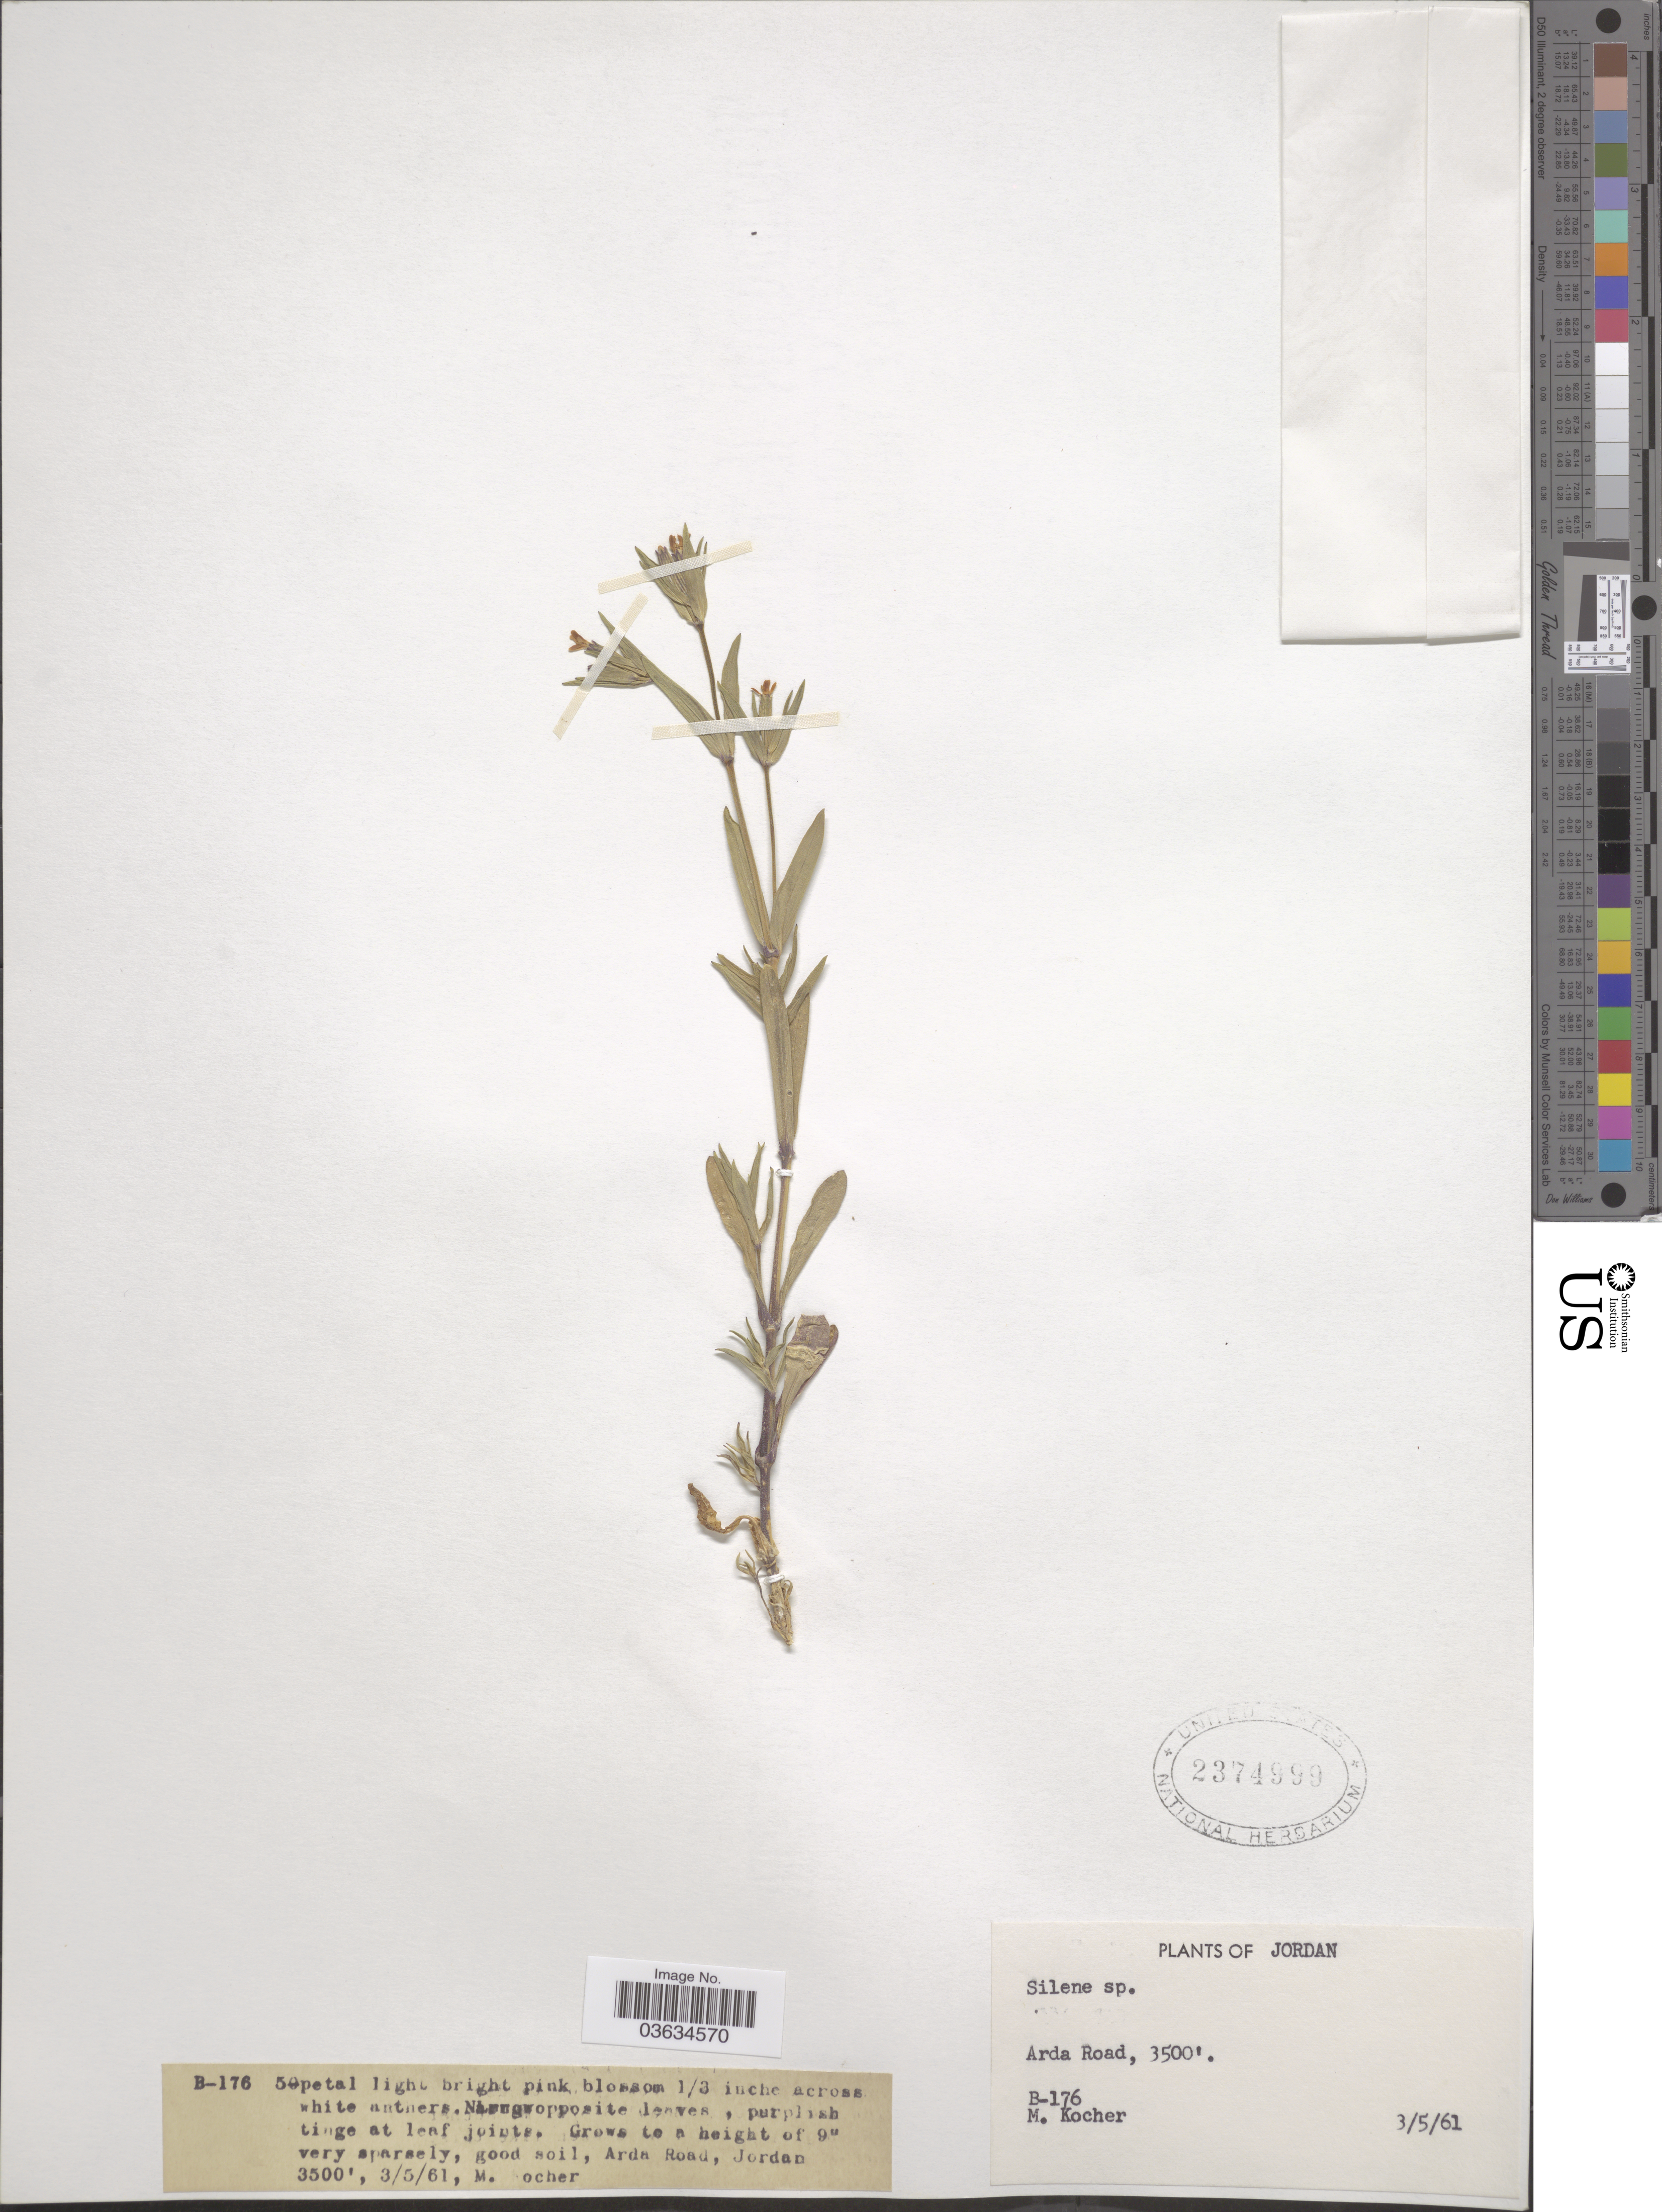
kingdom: Plantae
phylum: Tracheophyta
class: Magnoliopsida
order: Caryophyllales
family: Caryophyllaceae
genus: Silene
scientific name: Silene sp.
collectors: M. Kocher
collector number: B-176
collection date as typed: Transcribed d/m/y: 3/5/61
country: Jordan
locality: Arda Road.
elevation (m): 1067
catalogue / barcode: US 2374999